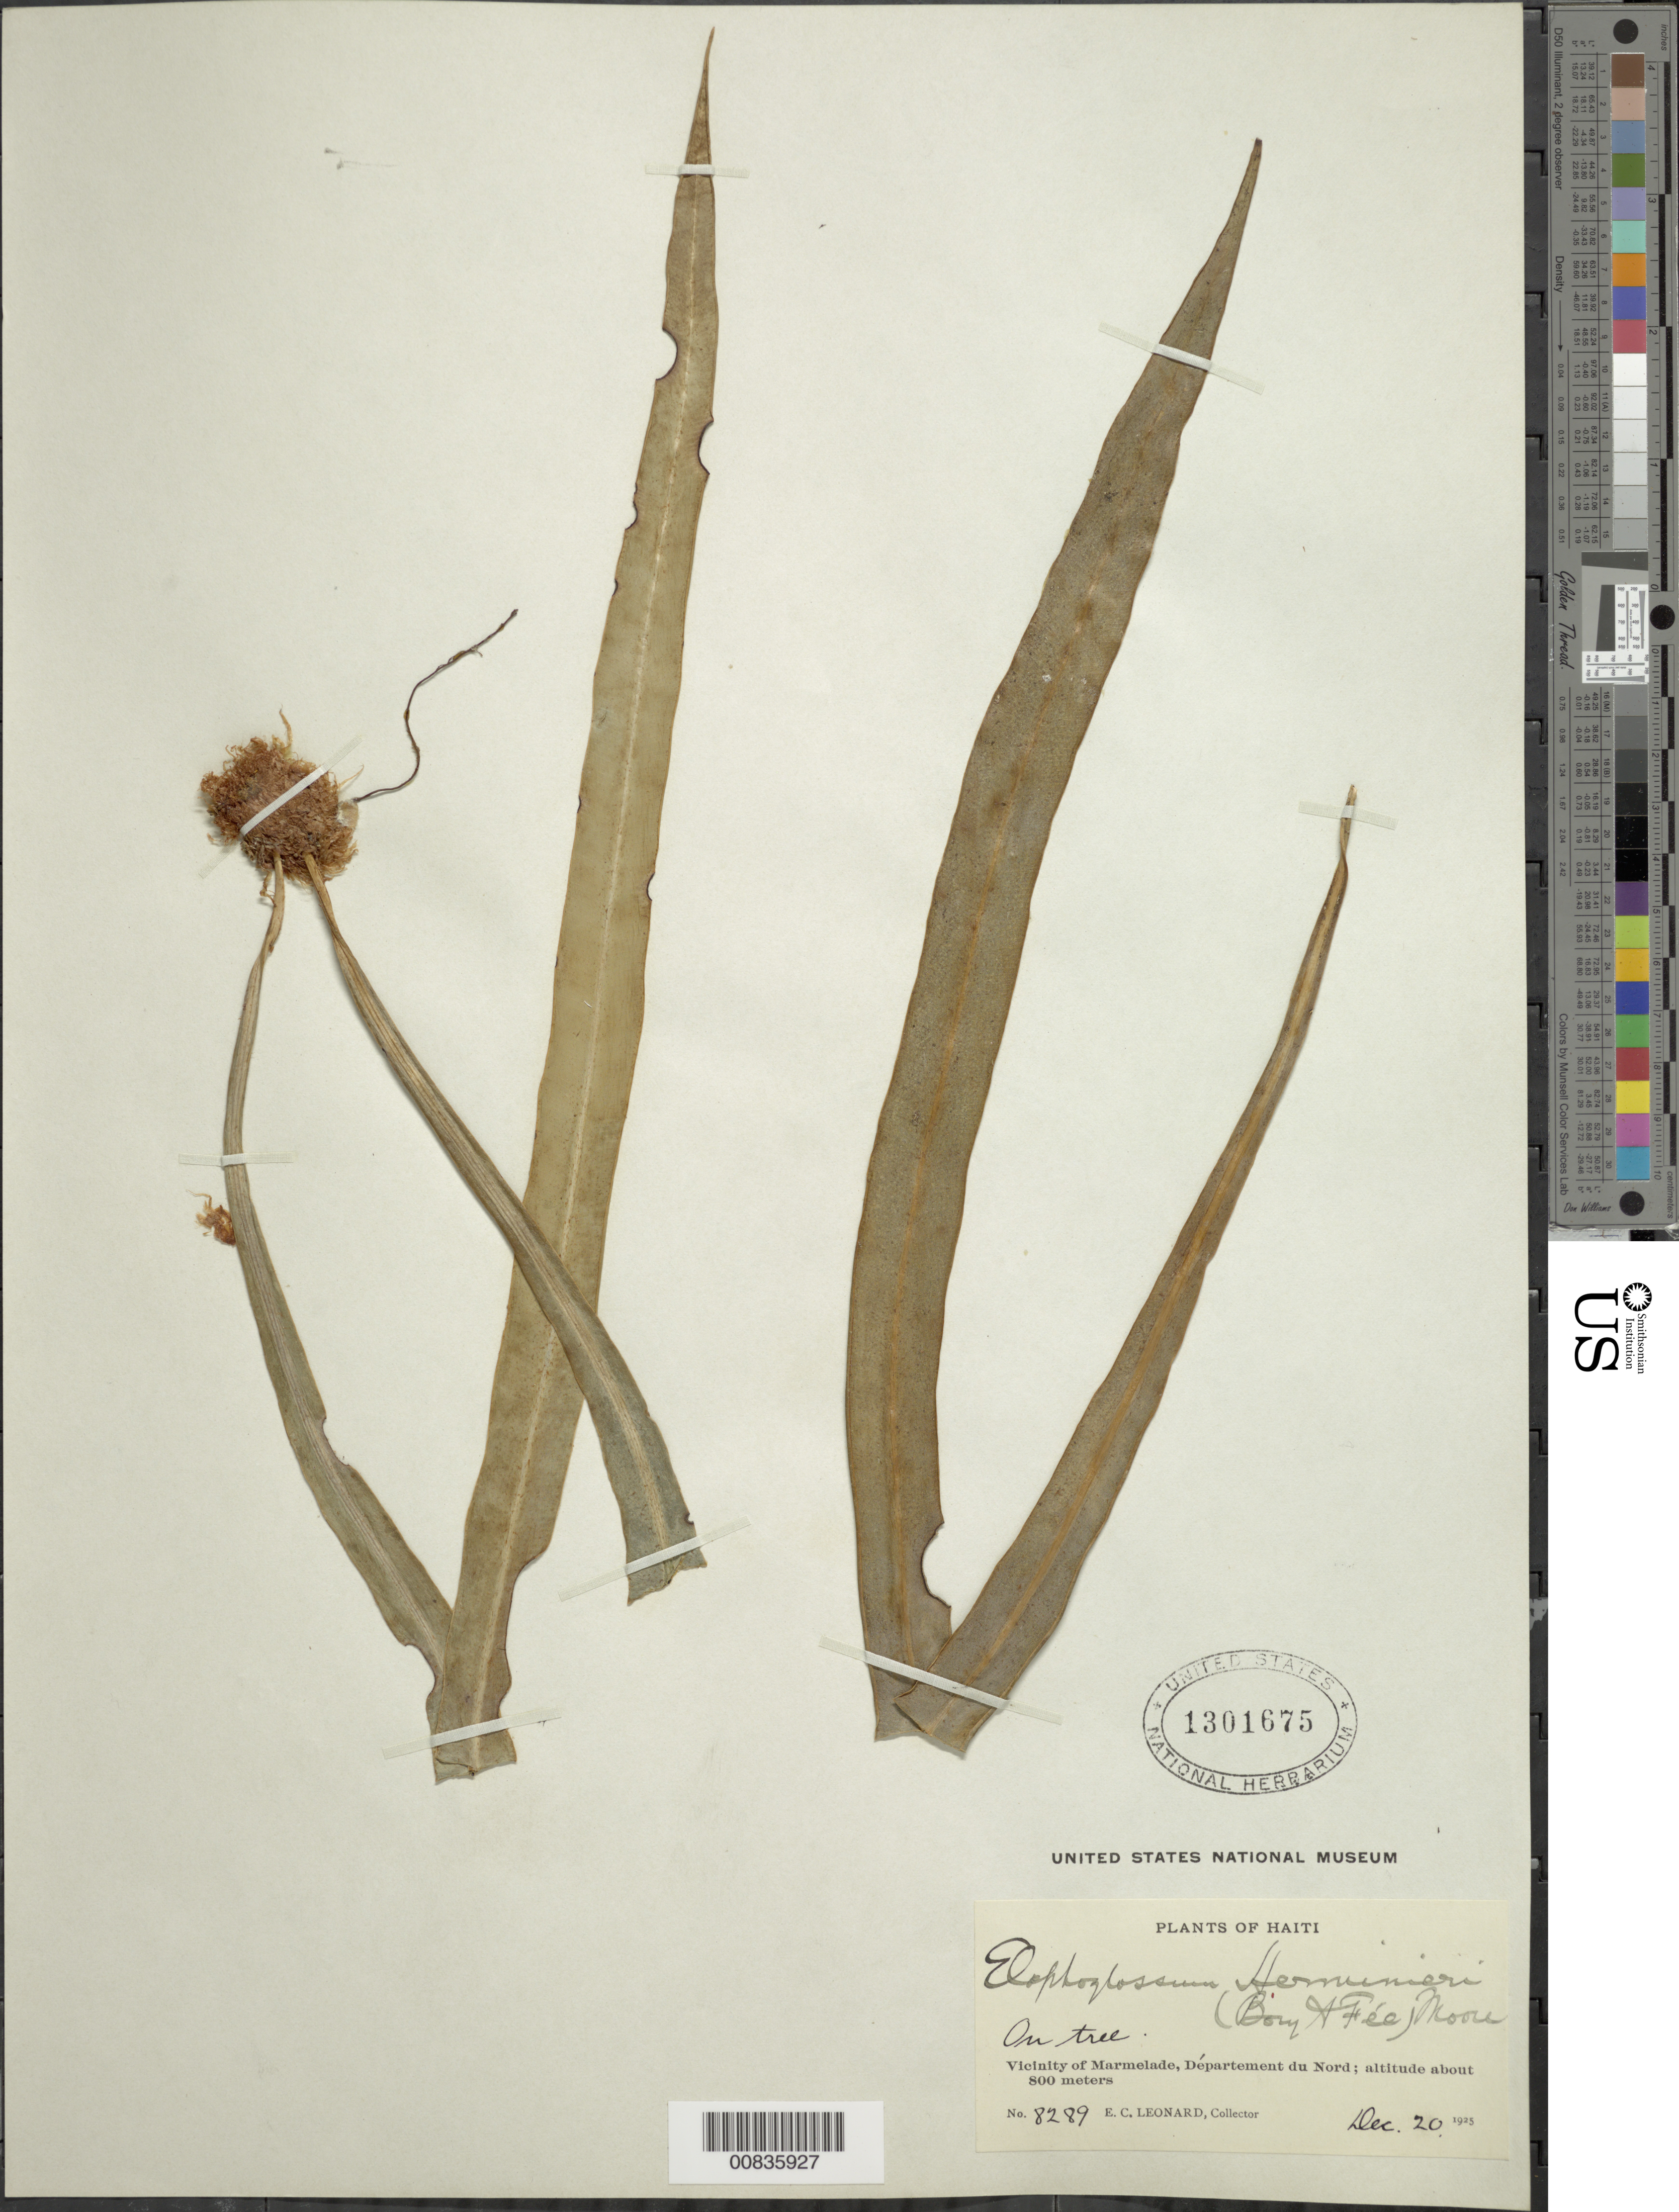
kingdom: Plantae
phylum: Tracheophyta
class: Polypodiopsida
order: Polypodiales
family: Dryopteridaceae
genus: Elaphoglossum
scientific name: Elaphoglossum herminieri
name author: (Bory & Fée) T. Moore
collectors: E. C. Leonard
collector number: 8289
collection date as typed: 20 Dec 1925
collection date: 1925-12-20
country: Haiti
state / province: Nord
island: Hispaniola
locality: Marmelade vicinity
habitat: On tree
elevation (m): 800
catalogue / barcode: US 1301675